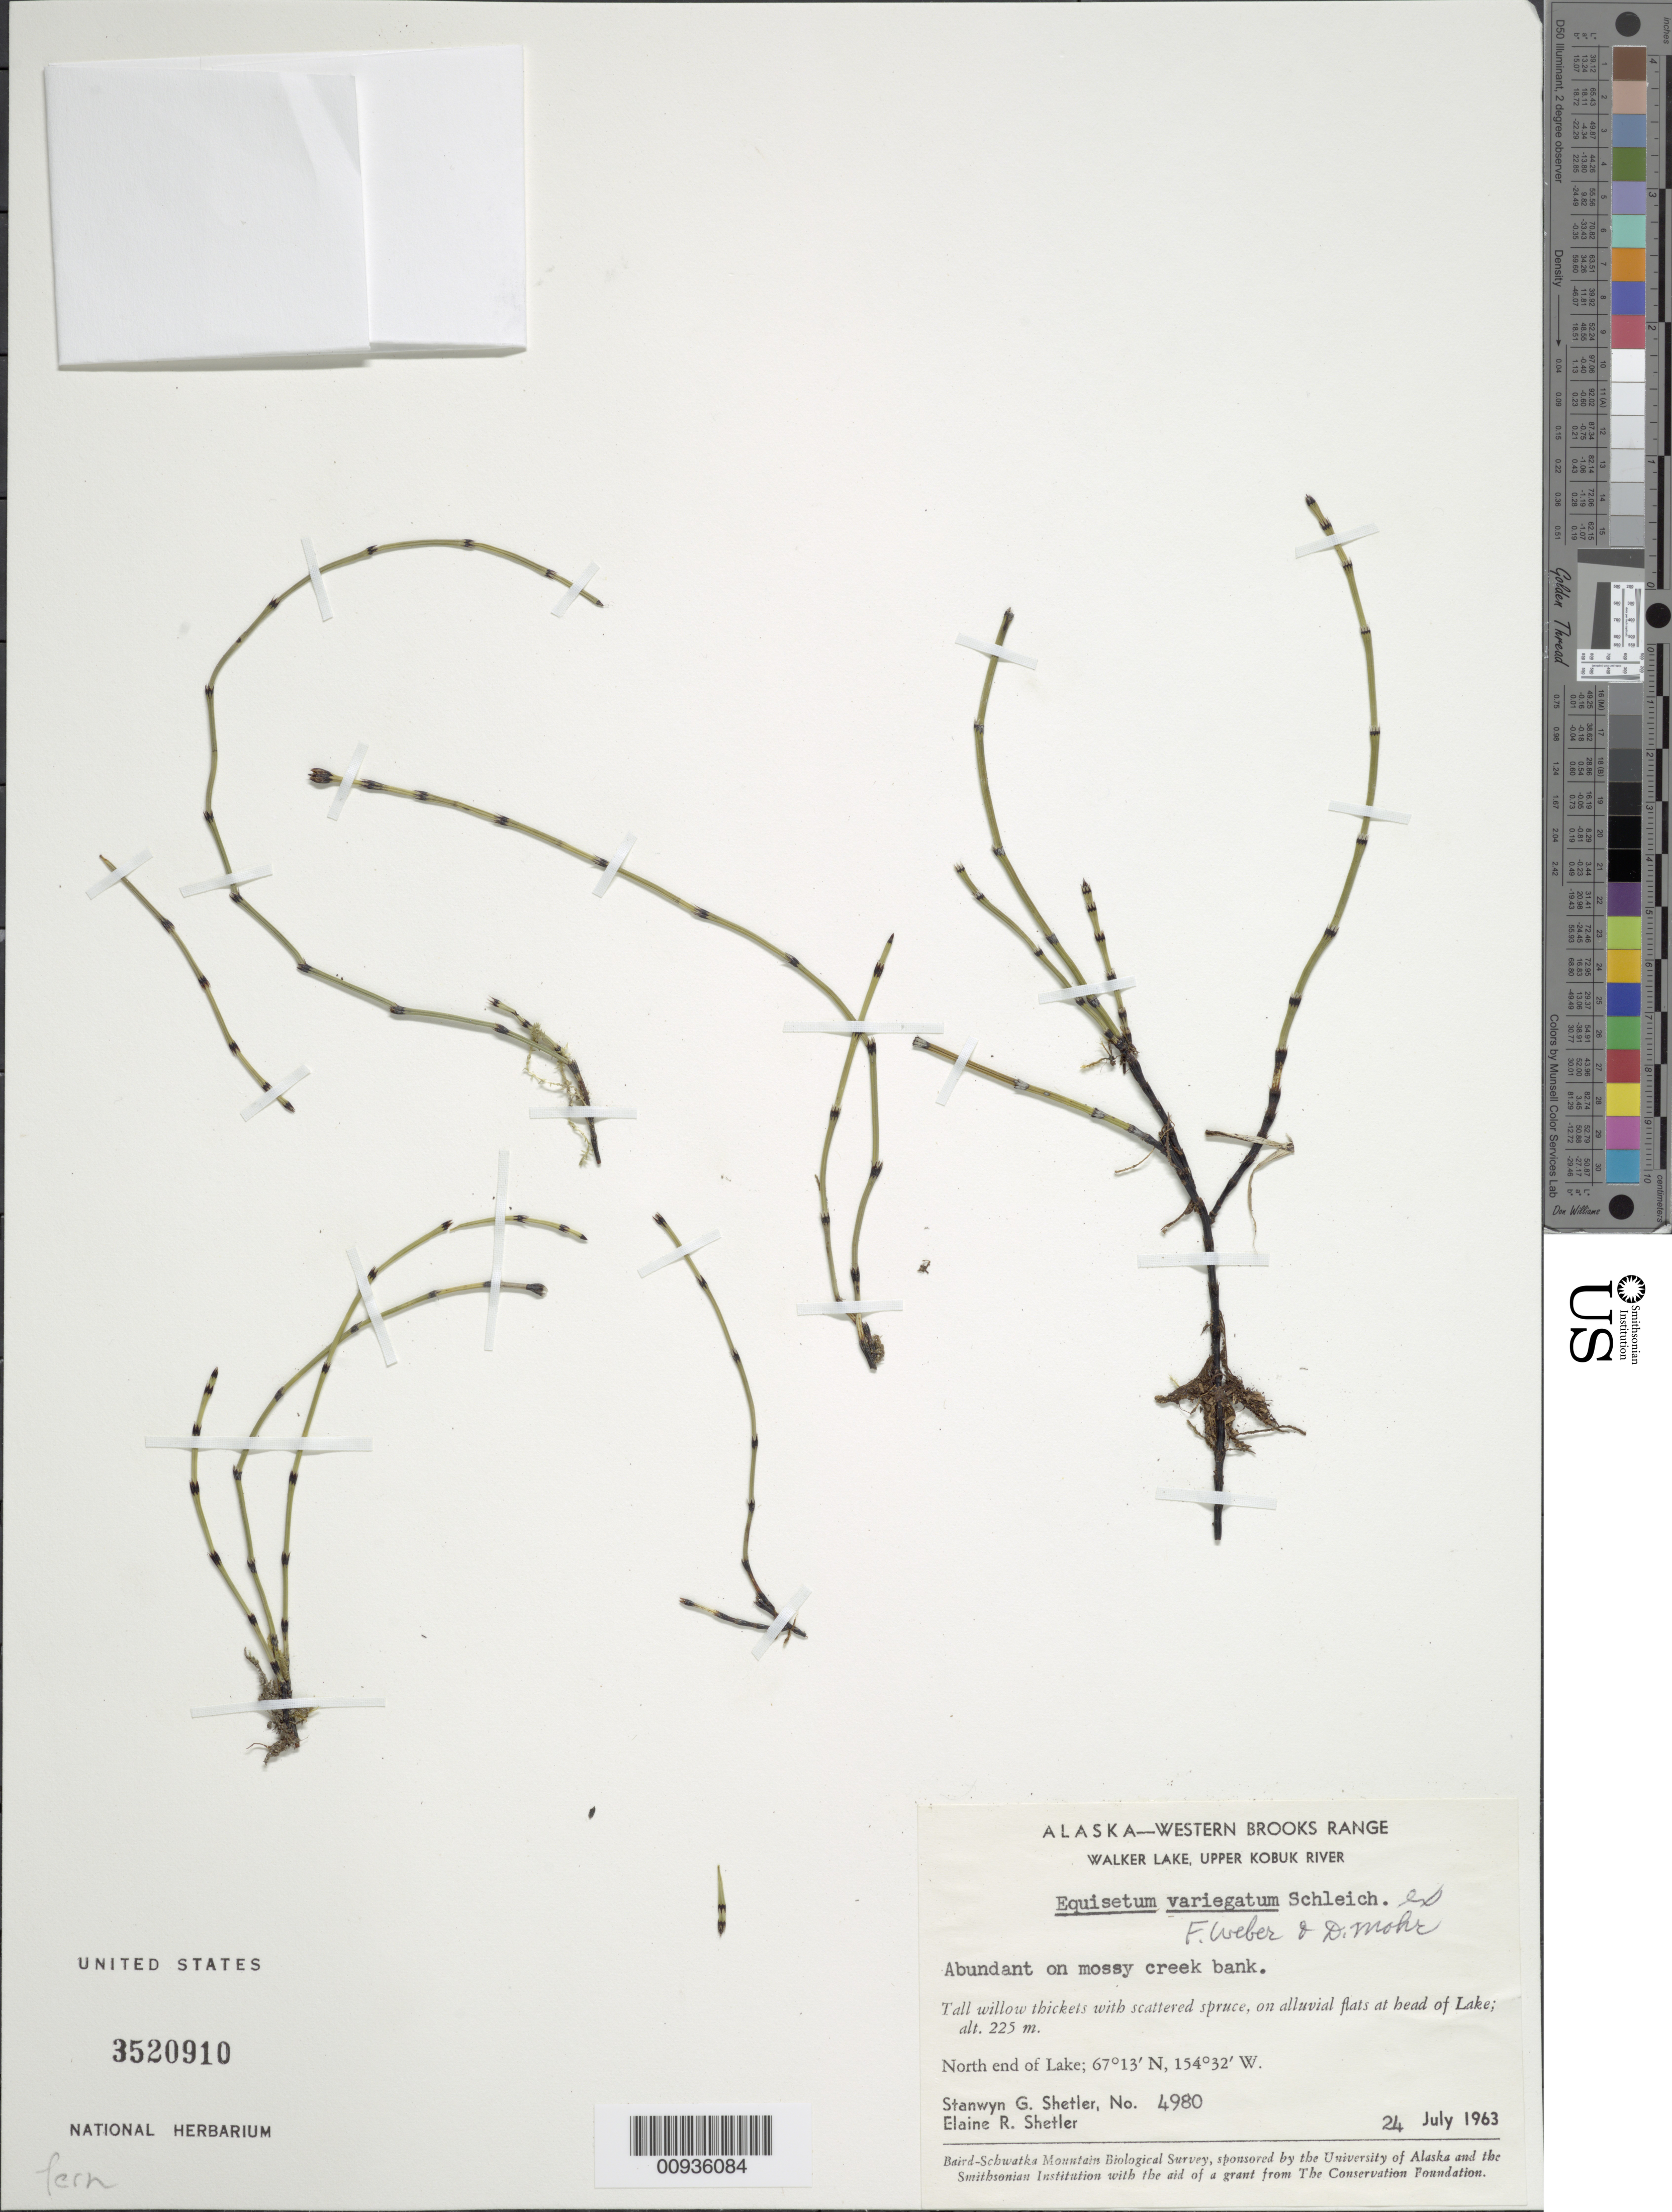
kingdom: Plantae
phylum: Tracheophyta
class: Polypodiopsida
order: Equisetales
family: Equisetaceae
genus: Equisetum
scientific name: Equisetum variegatum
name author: Schleich. ex F. Weber & D. Mohr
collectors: S. Shetler & E. R. Shetler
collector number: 4980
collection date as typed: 24 Jul 1963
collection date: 1963-07-24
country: United States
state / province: Alaska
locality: North end of Walker Lake. Western Brooks Range, Upper Kobuk River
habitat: Tall willow thickets with scattered spruce, on alluvial flats at head of Lake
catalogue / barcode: US 3520910